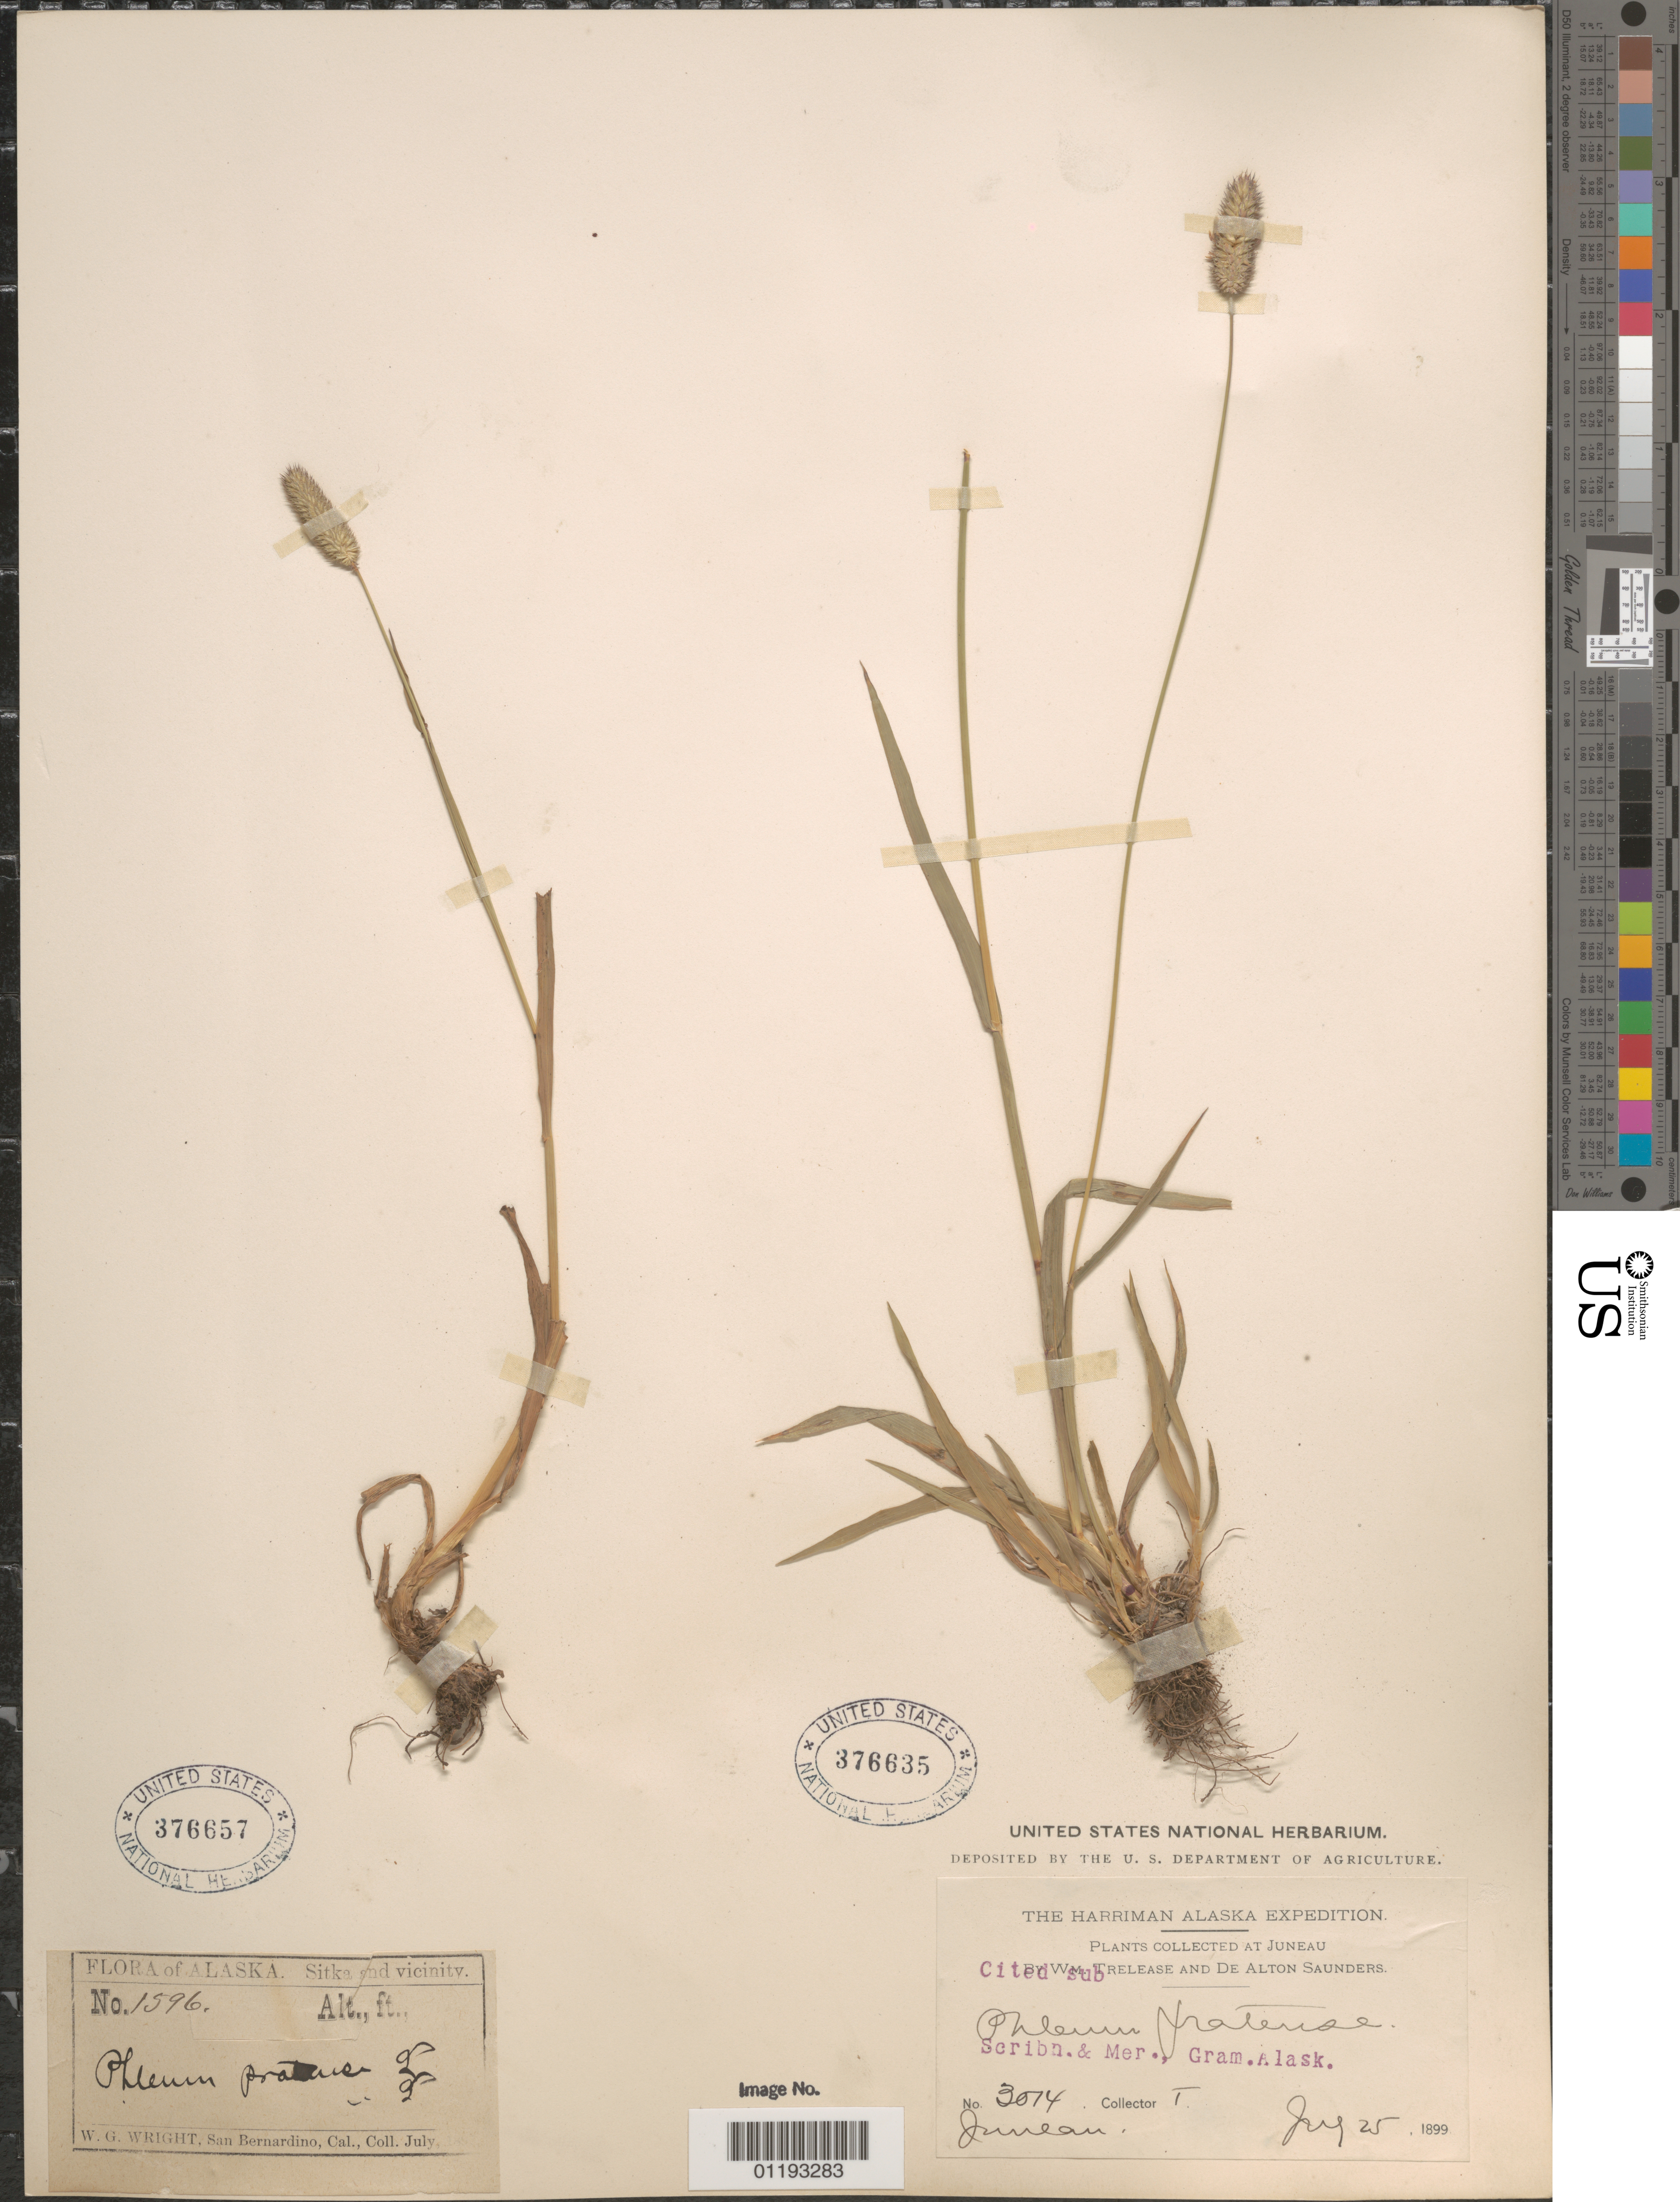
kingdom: Plantae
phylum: Tracheophyta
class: Liliopsida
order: Poales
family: Poaceae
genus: Phleum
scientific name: Phleum pratense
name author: L.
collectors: W. Trelease & D. A. Saunders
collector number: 3014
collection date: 1899-07-25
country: United States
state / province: Alaska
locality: Juneau.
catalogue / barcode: US 376635